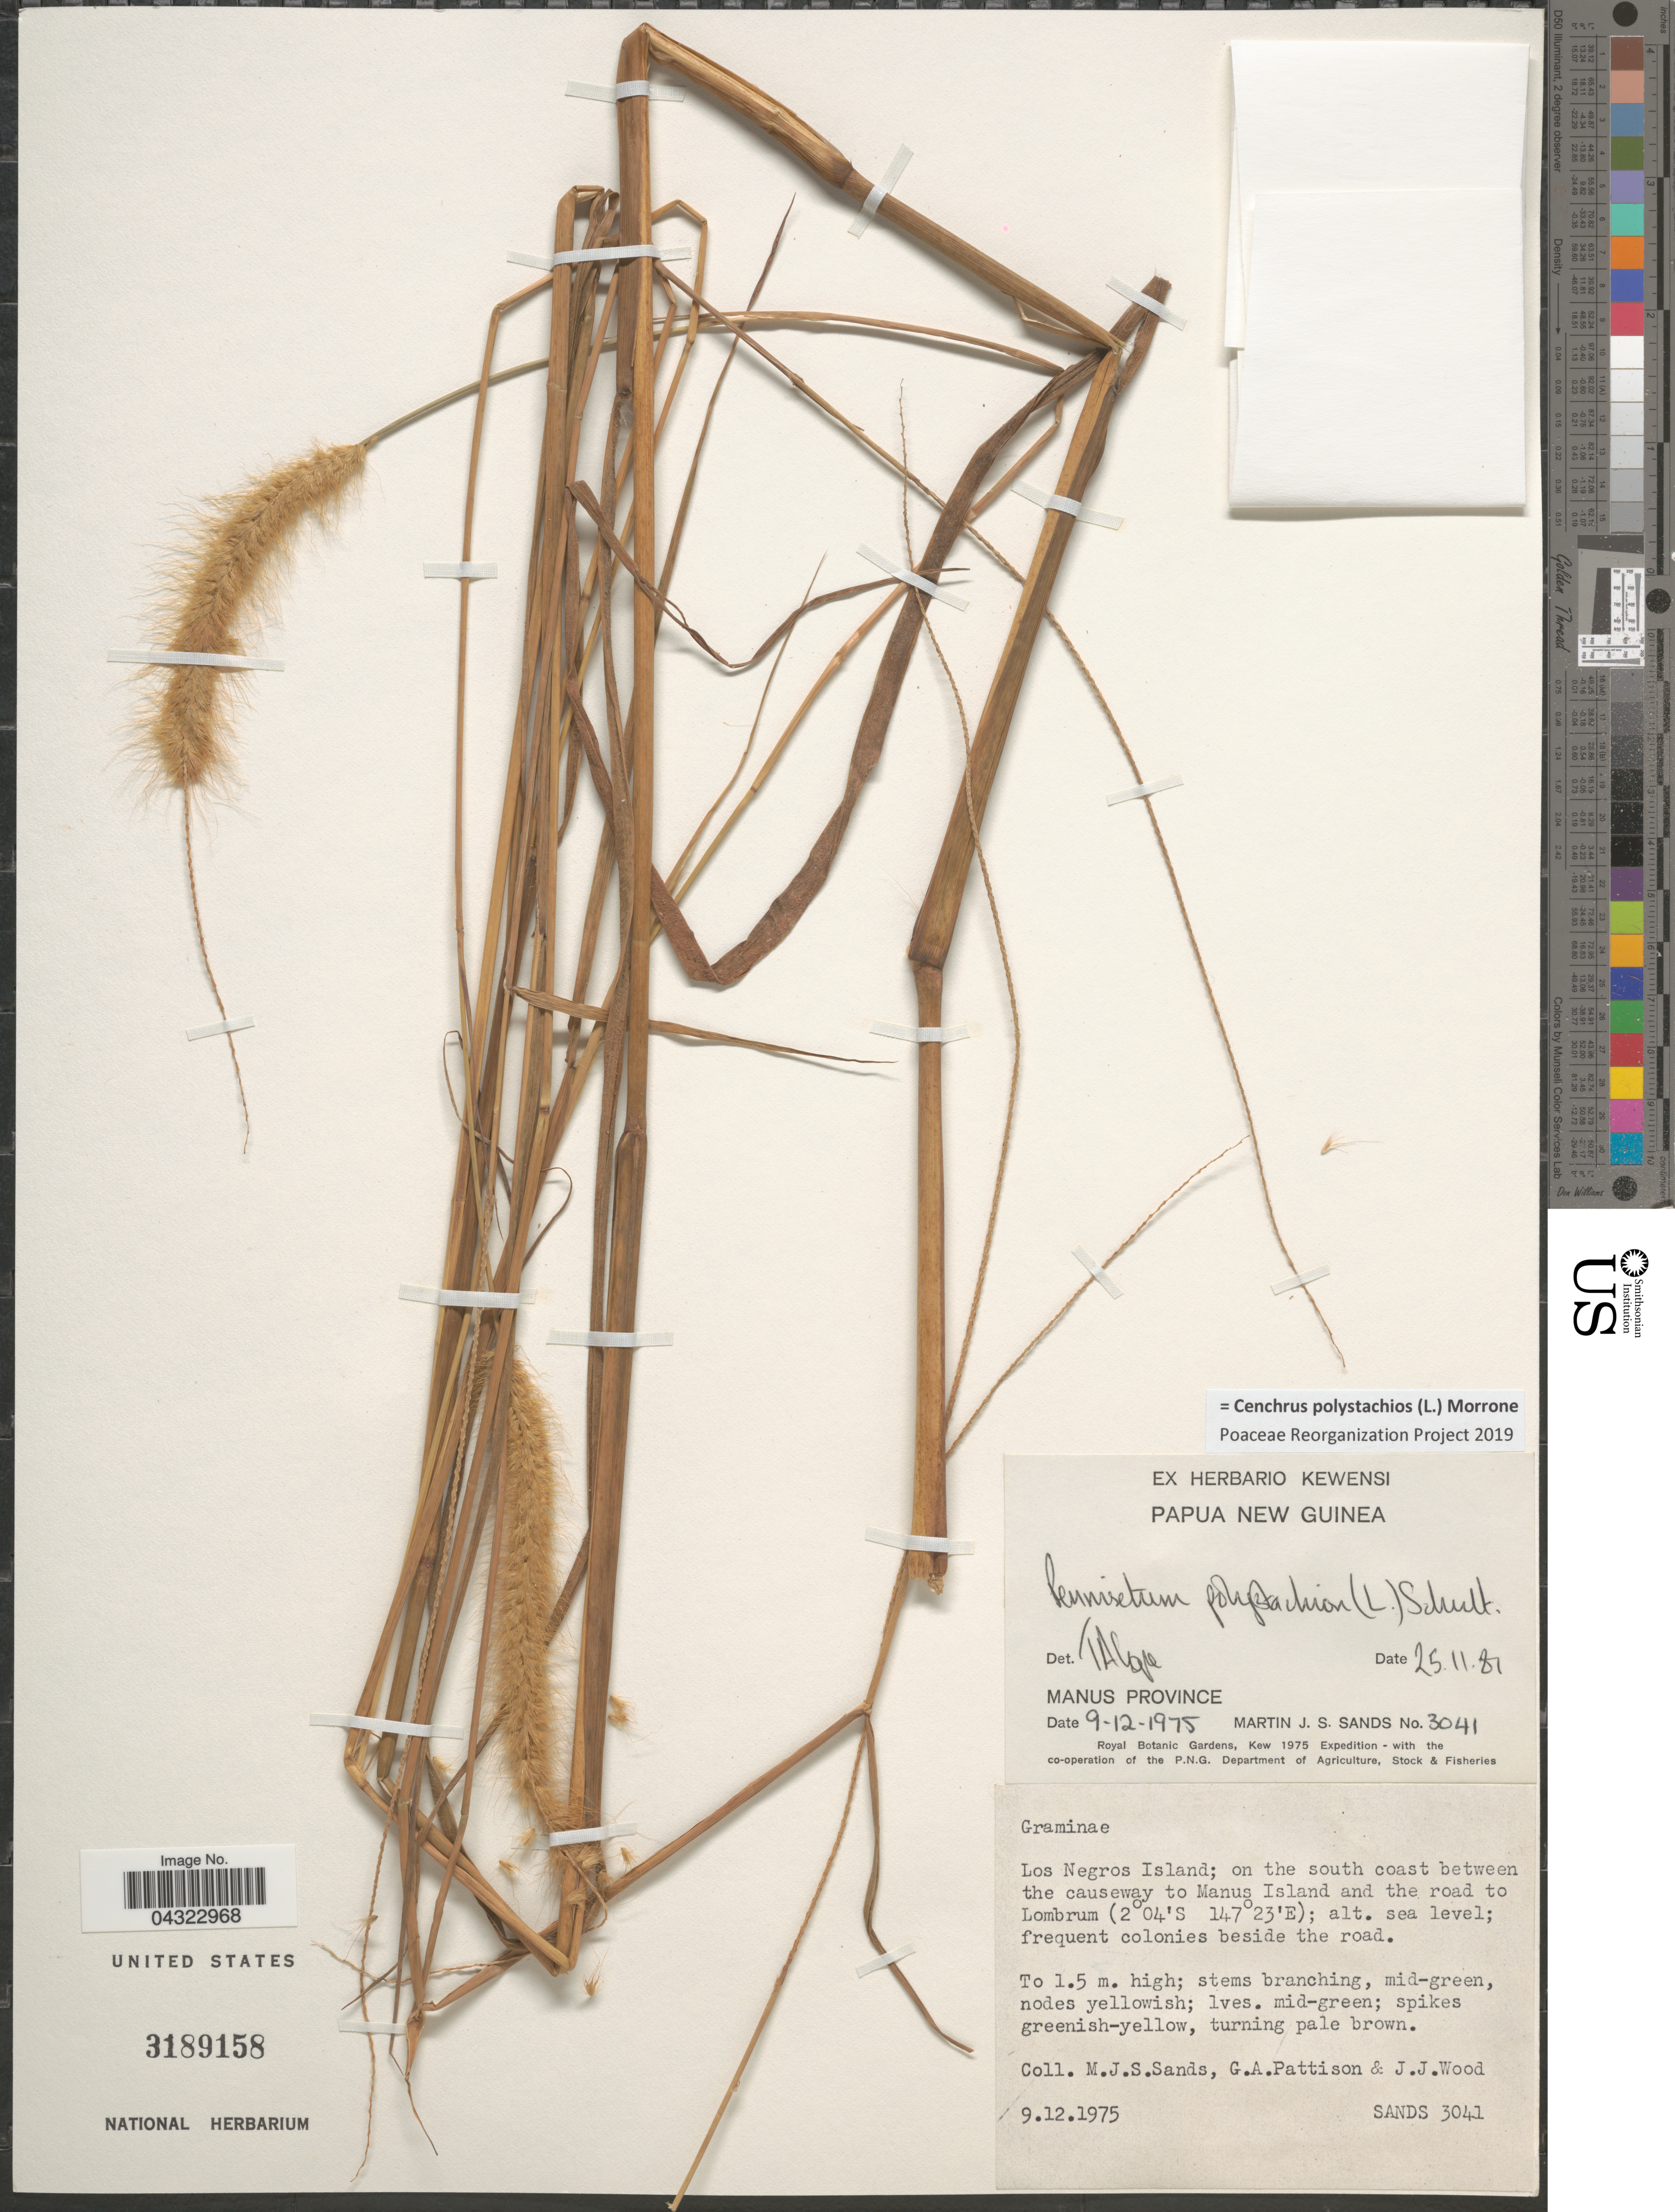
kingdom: Plantae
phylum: Tracheophyta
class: Liliopsida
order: Poales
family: Poaceae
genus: Cenchrus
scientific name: Cenchrus polystachios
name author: (L.) Morrone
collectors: M. Sands, G. Pattison & J. Wood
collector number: SANDS3041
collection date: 1975-12-09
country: Papua New Guinea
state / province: Manus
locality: Royal Botanic Gardens, Kew 1975 Expedition. Los Negros Island; on the south coast between the causeway to Manus Island and the road to Lombrum.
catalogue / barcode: US 3189158